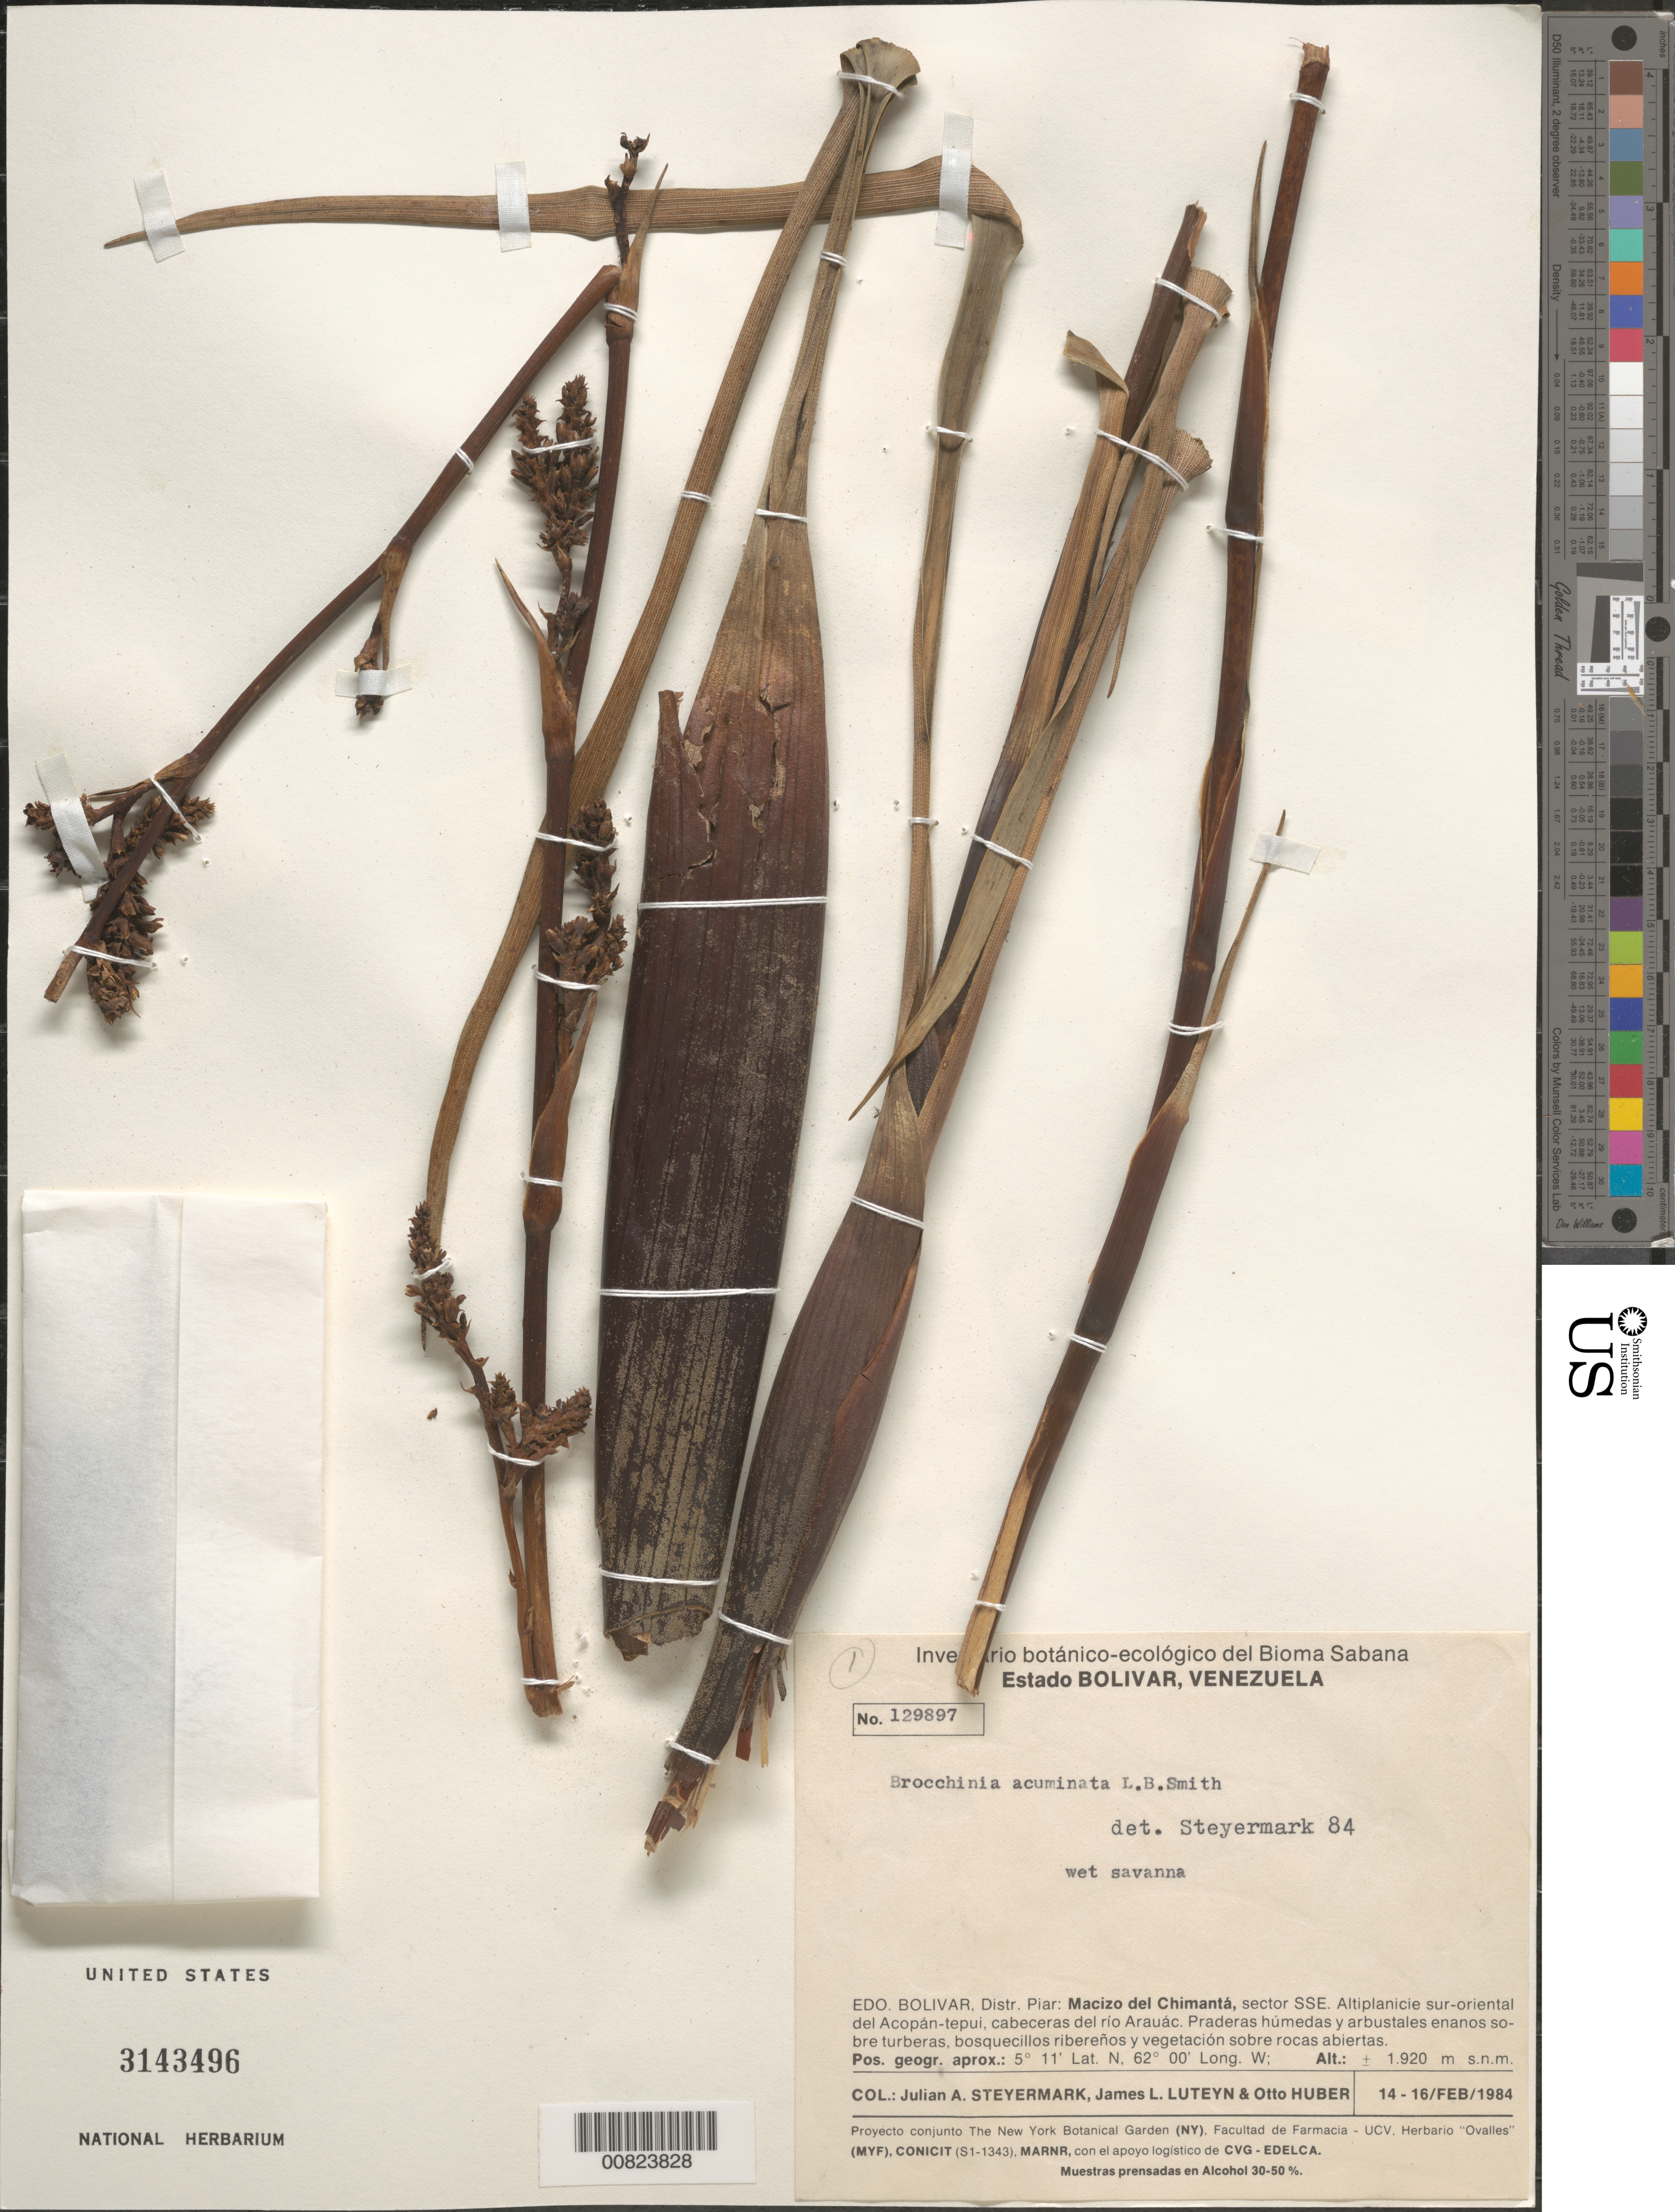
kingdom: Plantae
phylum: Tracheophyta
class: Liliopsida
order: Poales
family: Bromeliaceae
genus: Brocchinia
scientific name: Brocchinia acuminata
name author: L.B. Sm.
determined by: Steyermark, Julian A., (VEN)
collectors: J. Steyermark, J. L. Luteyn & O. Huber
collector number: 129897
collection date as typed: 14-Feb-84 to 16-Feb-84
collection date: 1984-02-14/1984-02-16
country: Venezuela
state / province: Bolívar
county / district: Piar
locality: Macizo del Chimantá, sector SSE. Altiplanicie sur-oriental del Acopán-tepuí, cabeceras del río Arauác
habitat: Wet savanna; praderas húmedas y arbustales enanos sobre tuberas, bosquecillos ribereños y vegetación sobre rocas abiertas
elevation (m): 1920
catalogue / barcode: US 3143496